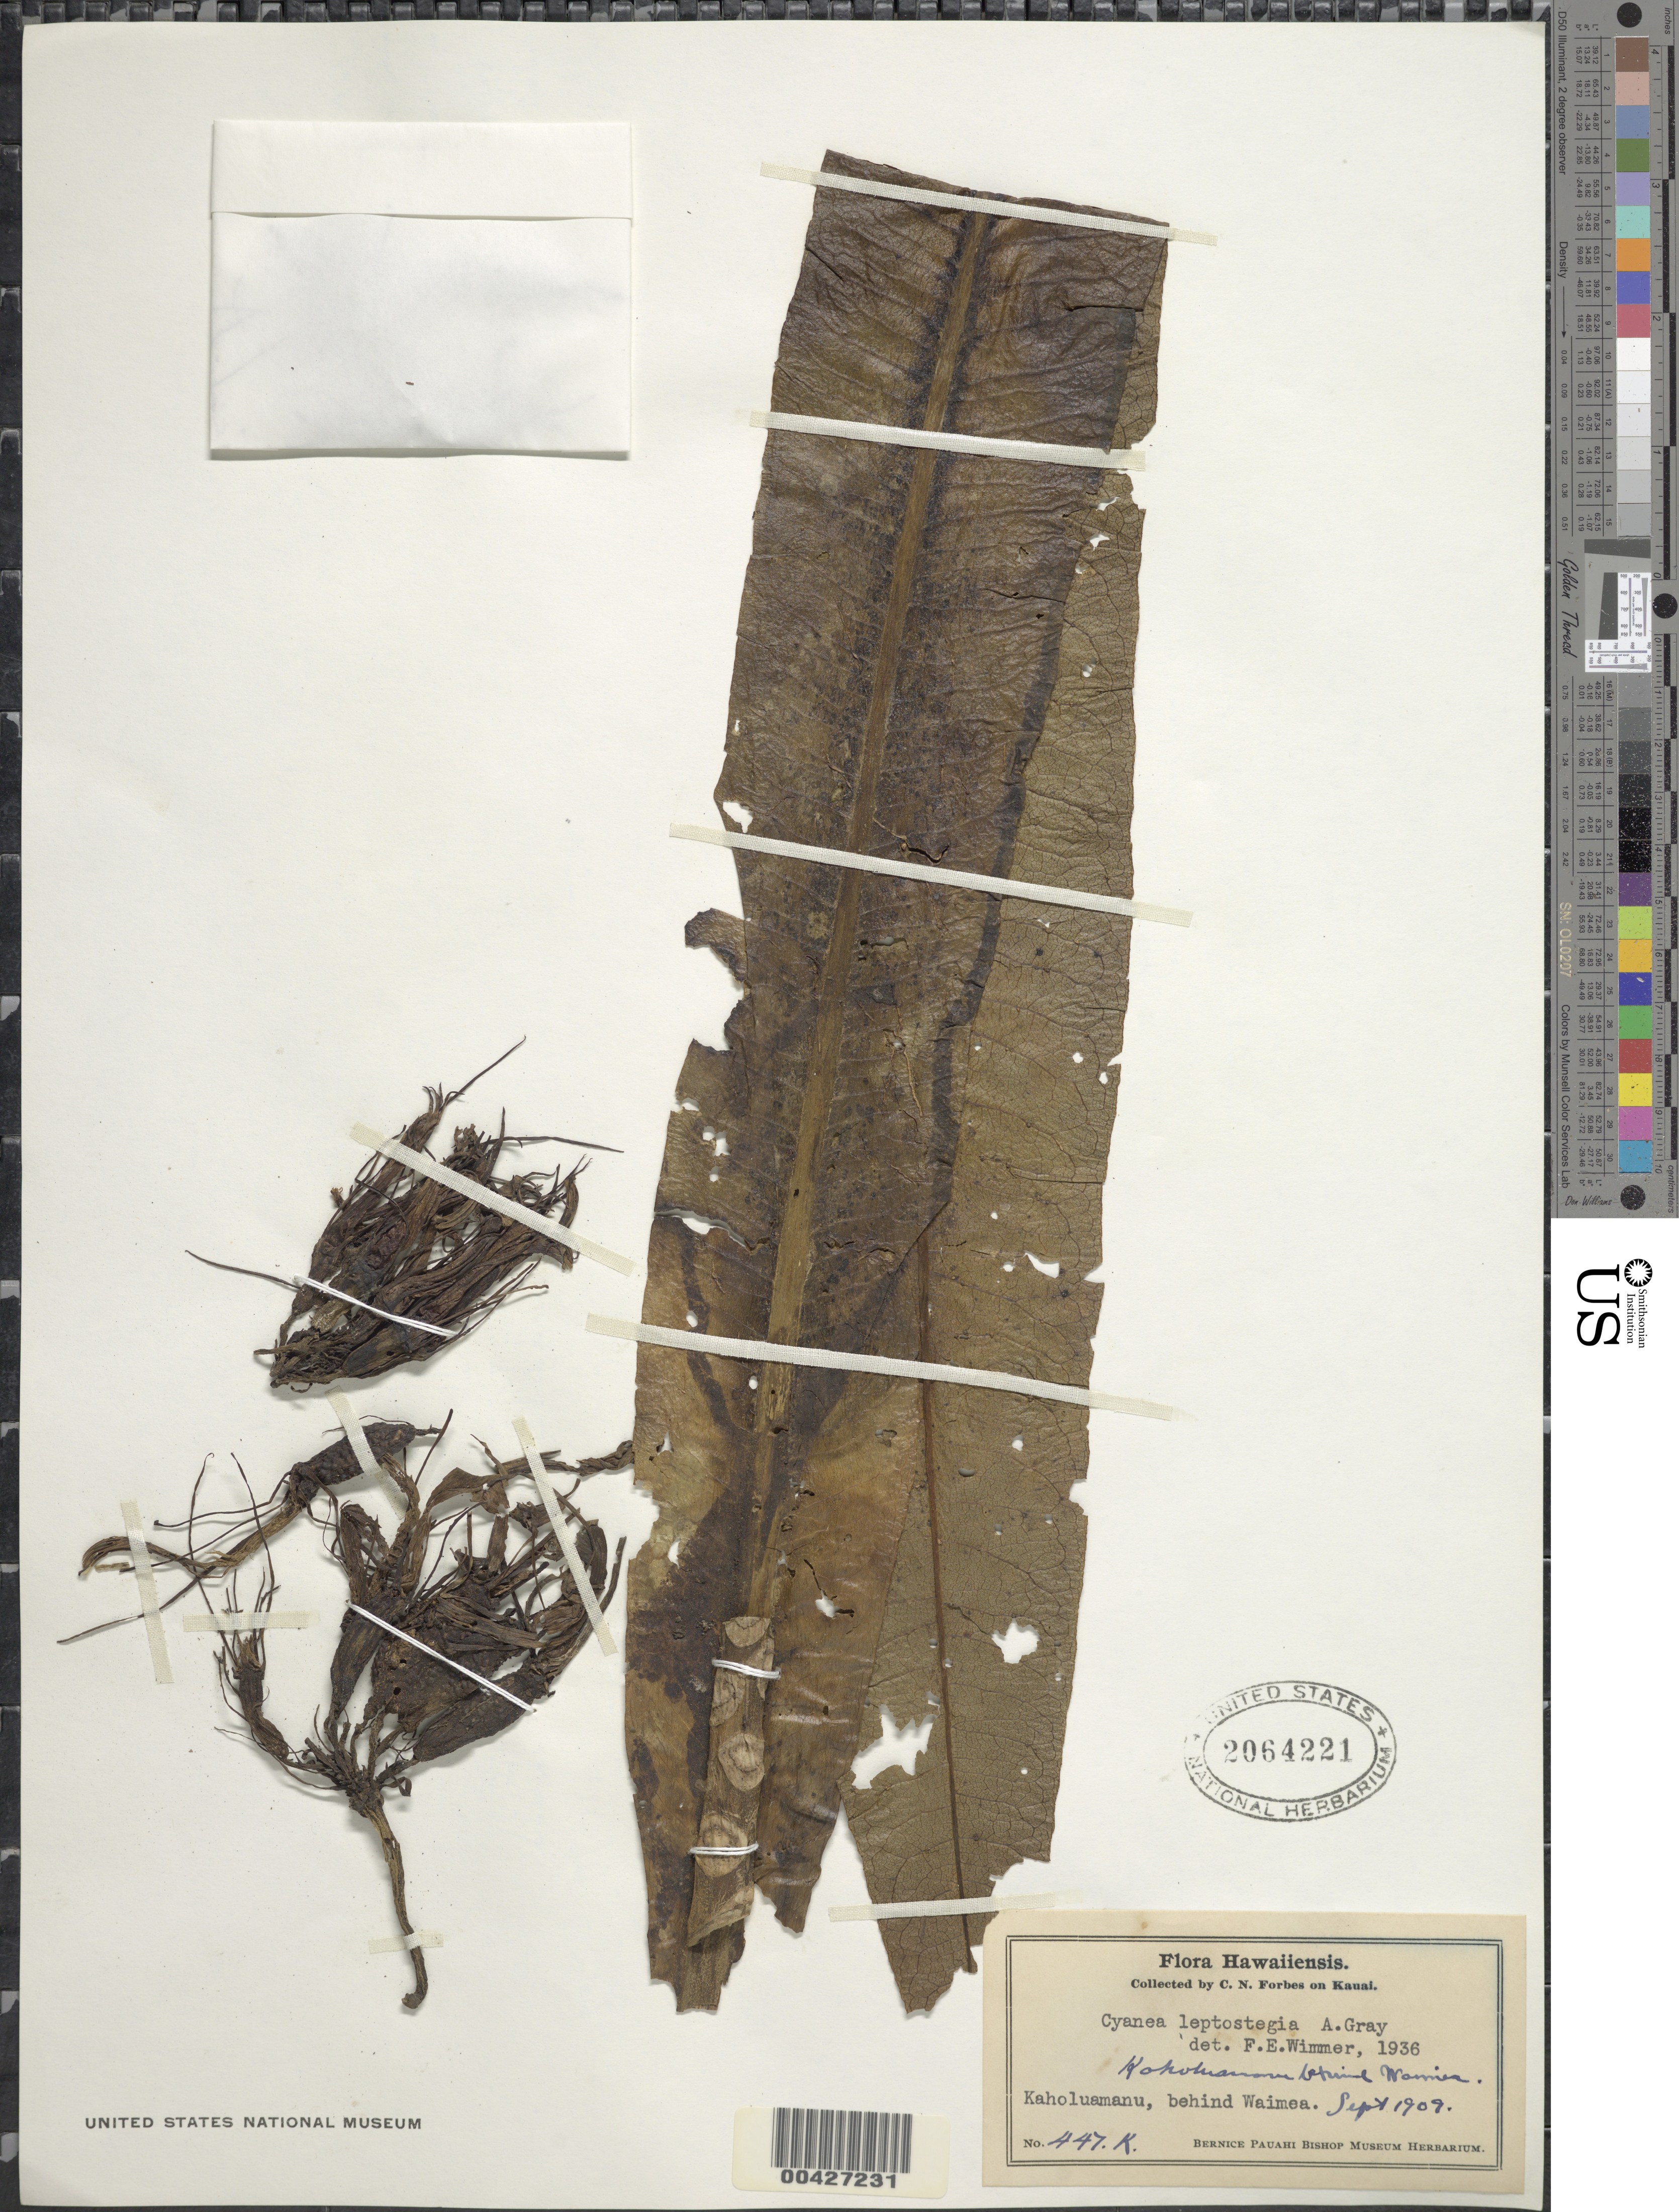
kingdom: Plantae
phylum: Tracheophyta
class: Magnoliopsida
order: Asterales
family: Campanulaceae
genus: Cyanea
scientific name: Cyanea leptostegia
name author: A. Gray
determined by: Wimmer, F. E.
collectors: C. N. Forbes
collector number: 447.K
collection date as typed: Sep 1909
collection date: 1909-09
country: United States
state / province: Hawaii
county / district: Kauai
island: Kaua'i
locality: Kaholuamanu, behind Waimea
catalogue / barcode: US 2064221